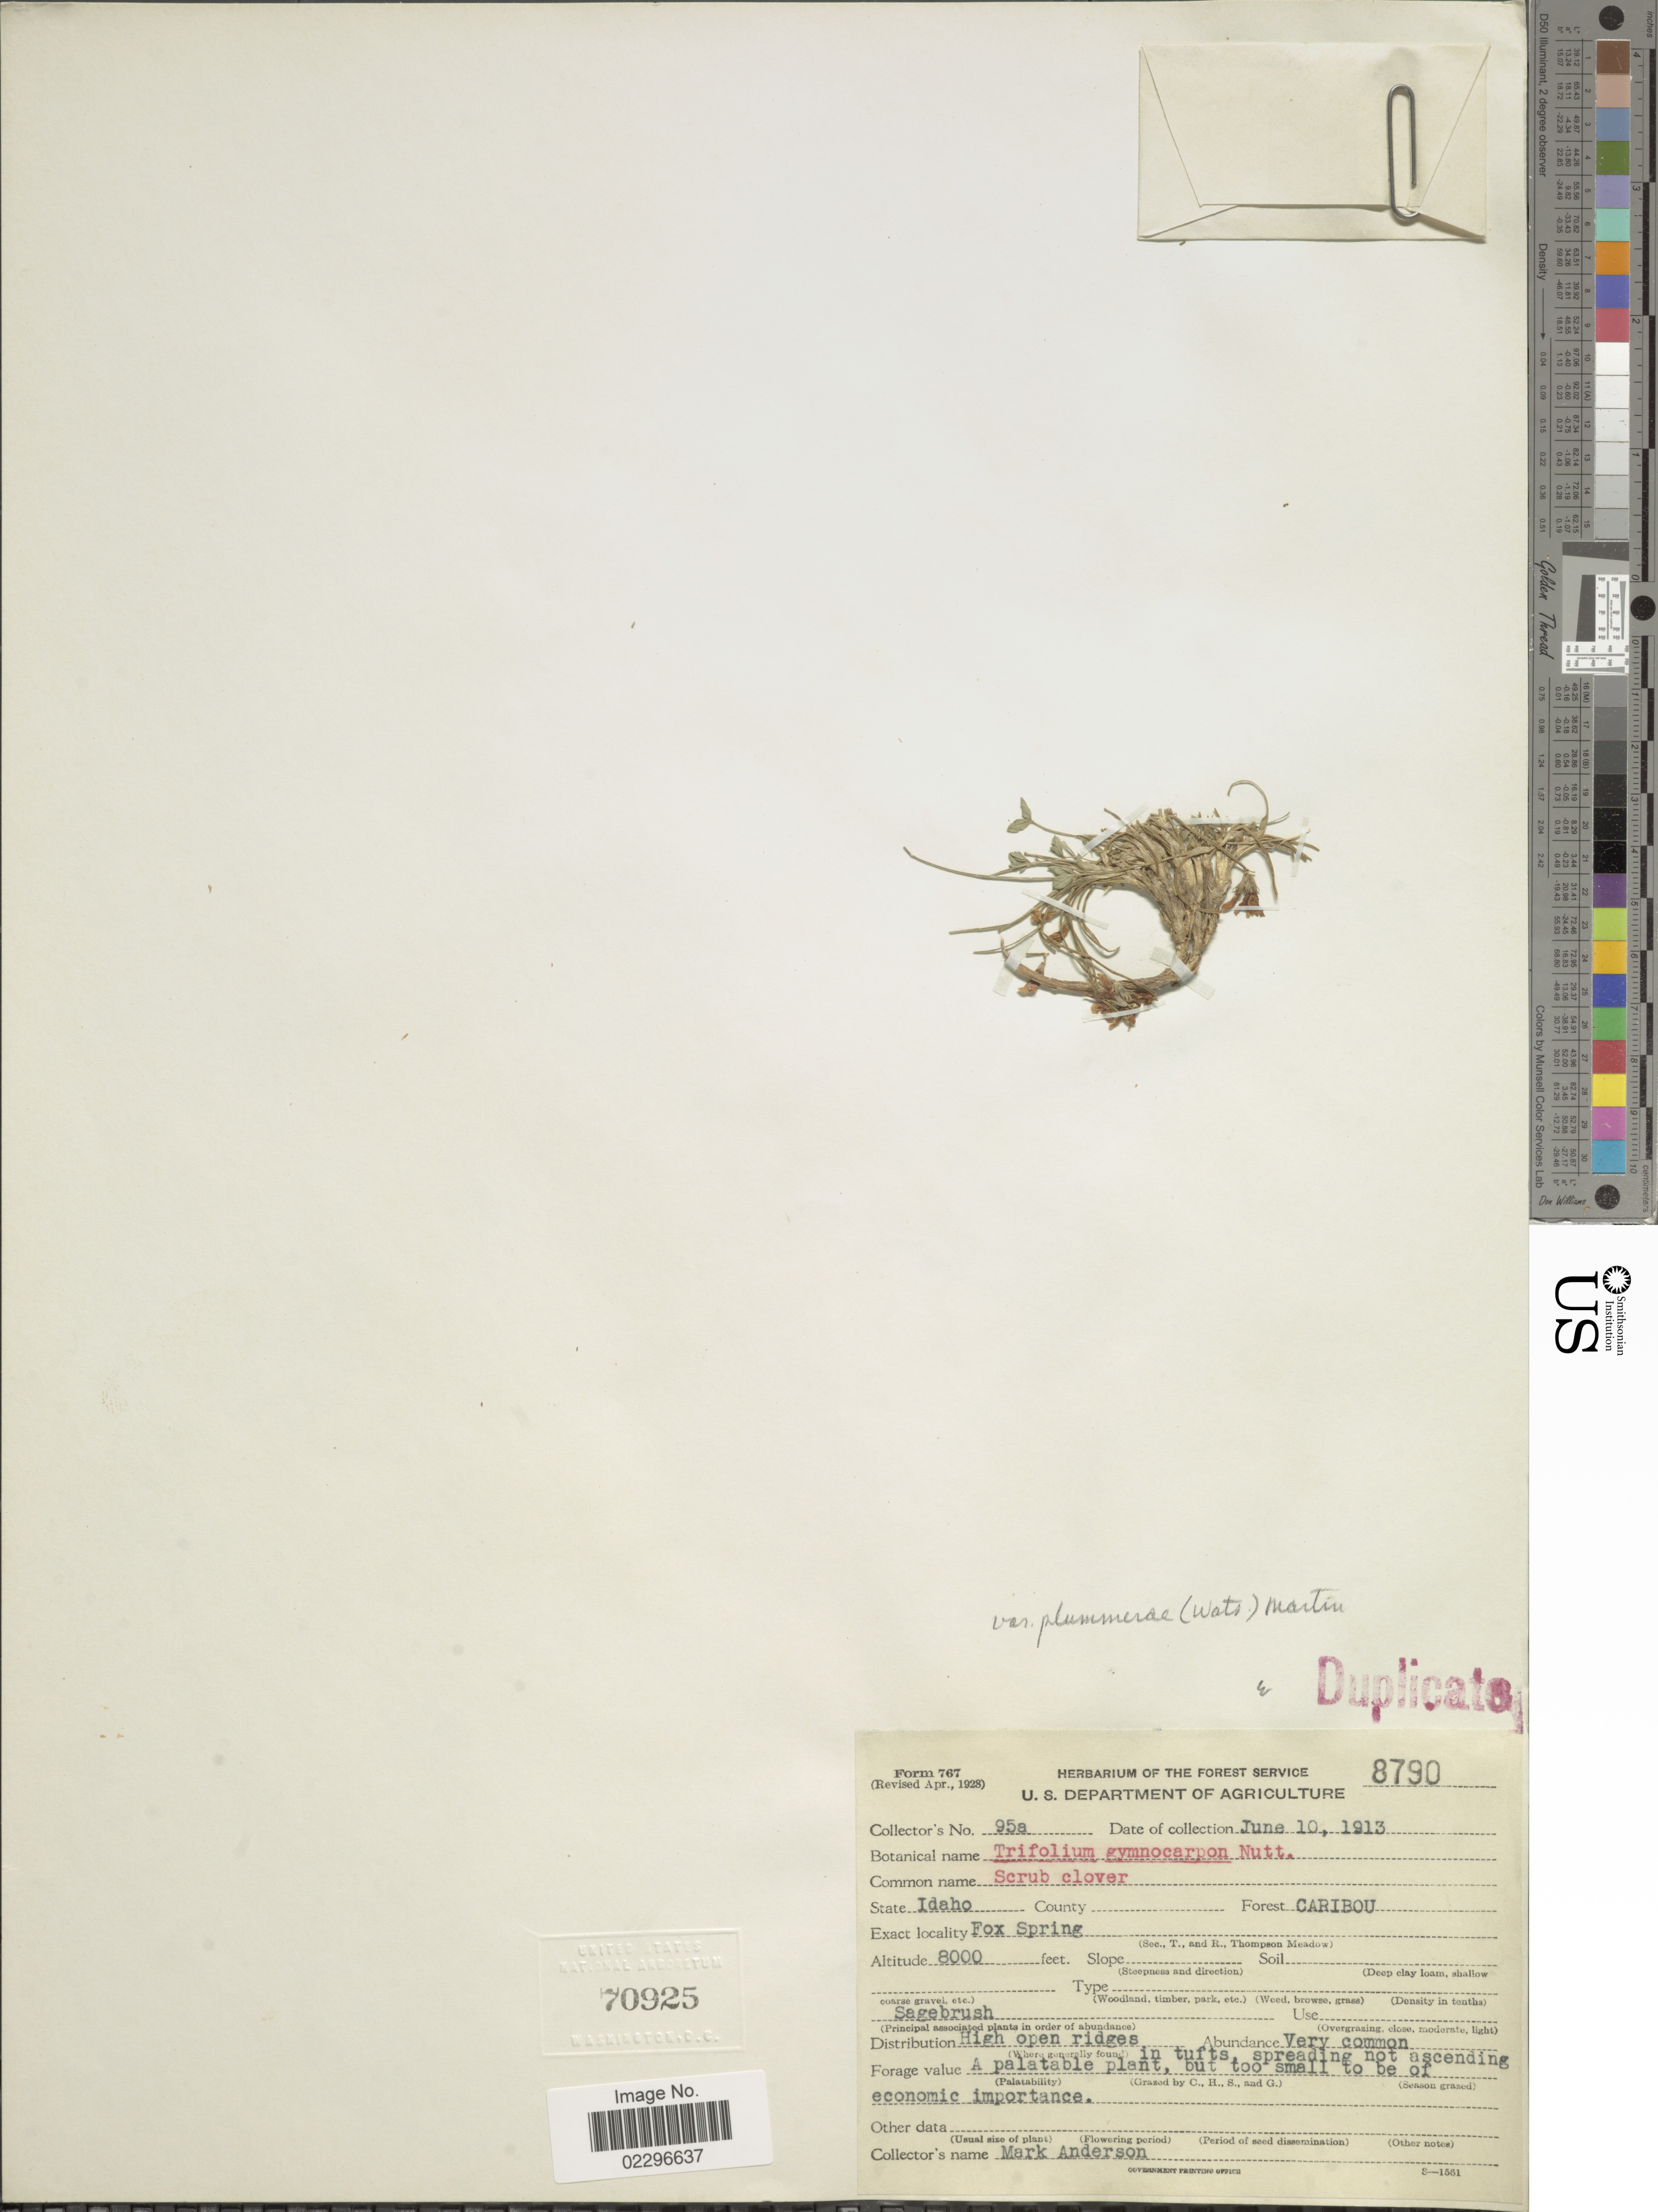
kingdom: Plantae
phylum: Tracheophyta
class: Magnoliopsida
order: Fabales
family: Fabaceae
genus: Trifolium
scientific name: Trifolium gymnocarpon var. plummerae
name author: (S. Watson) J.S. Martin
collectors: M. Anderson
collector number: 95a/8790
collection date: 1913-06-10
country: United States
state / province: Idaho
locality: Caribou Forest. Fox Spring.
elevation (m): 2438